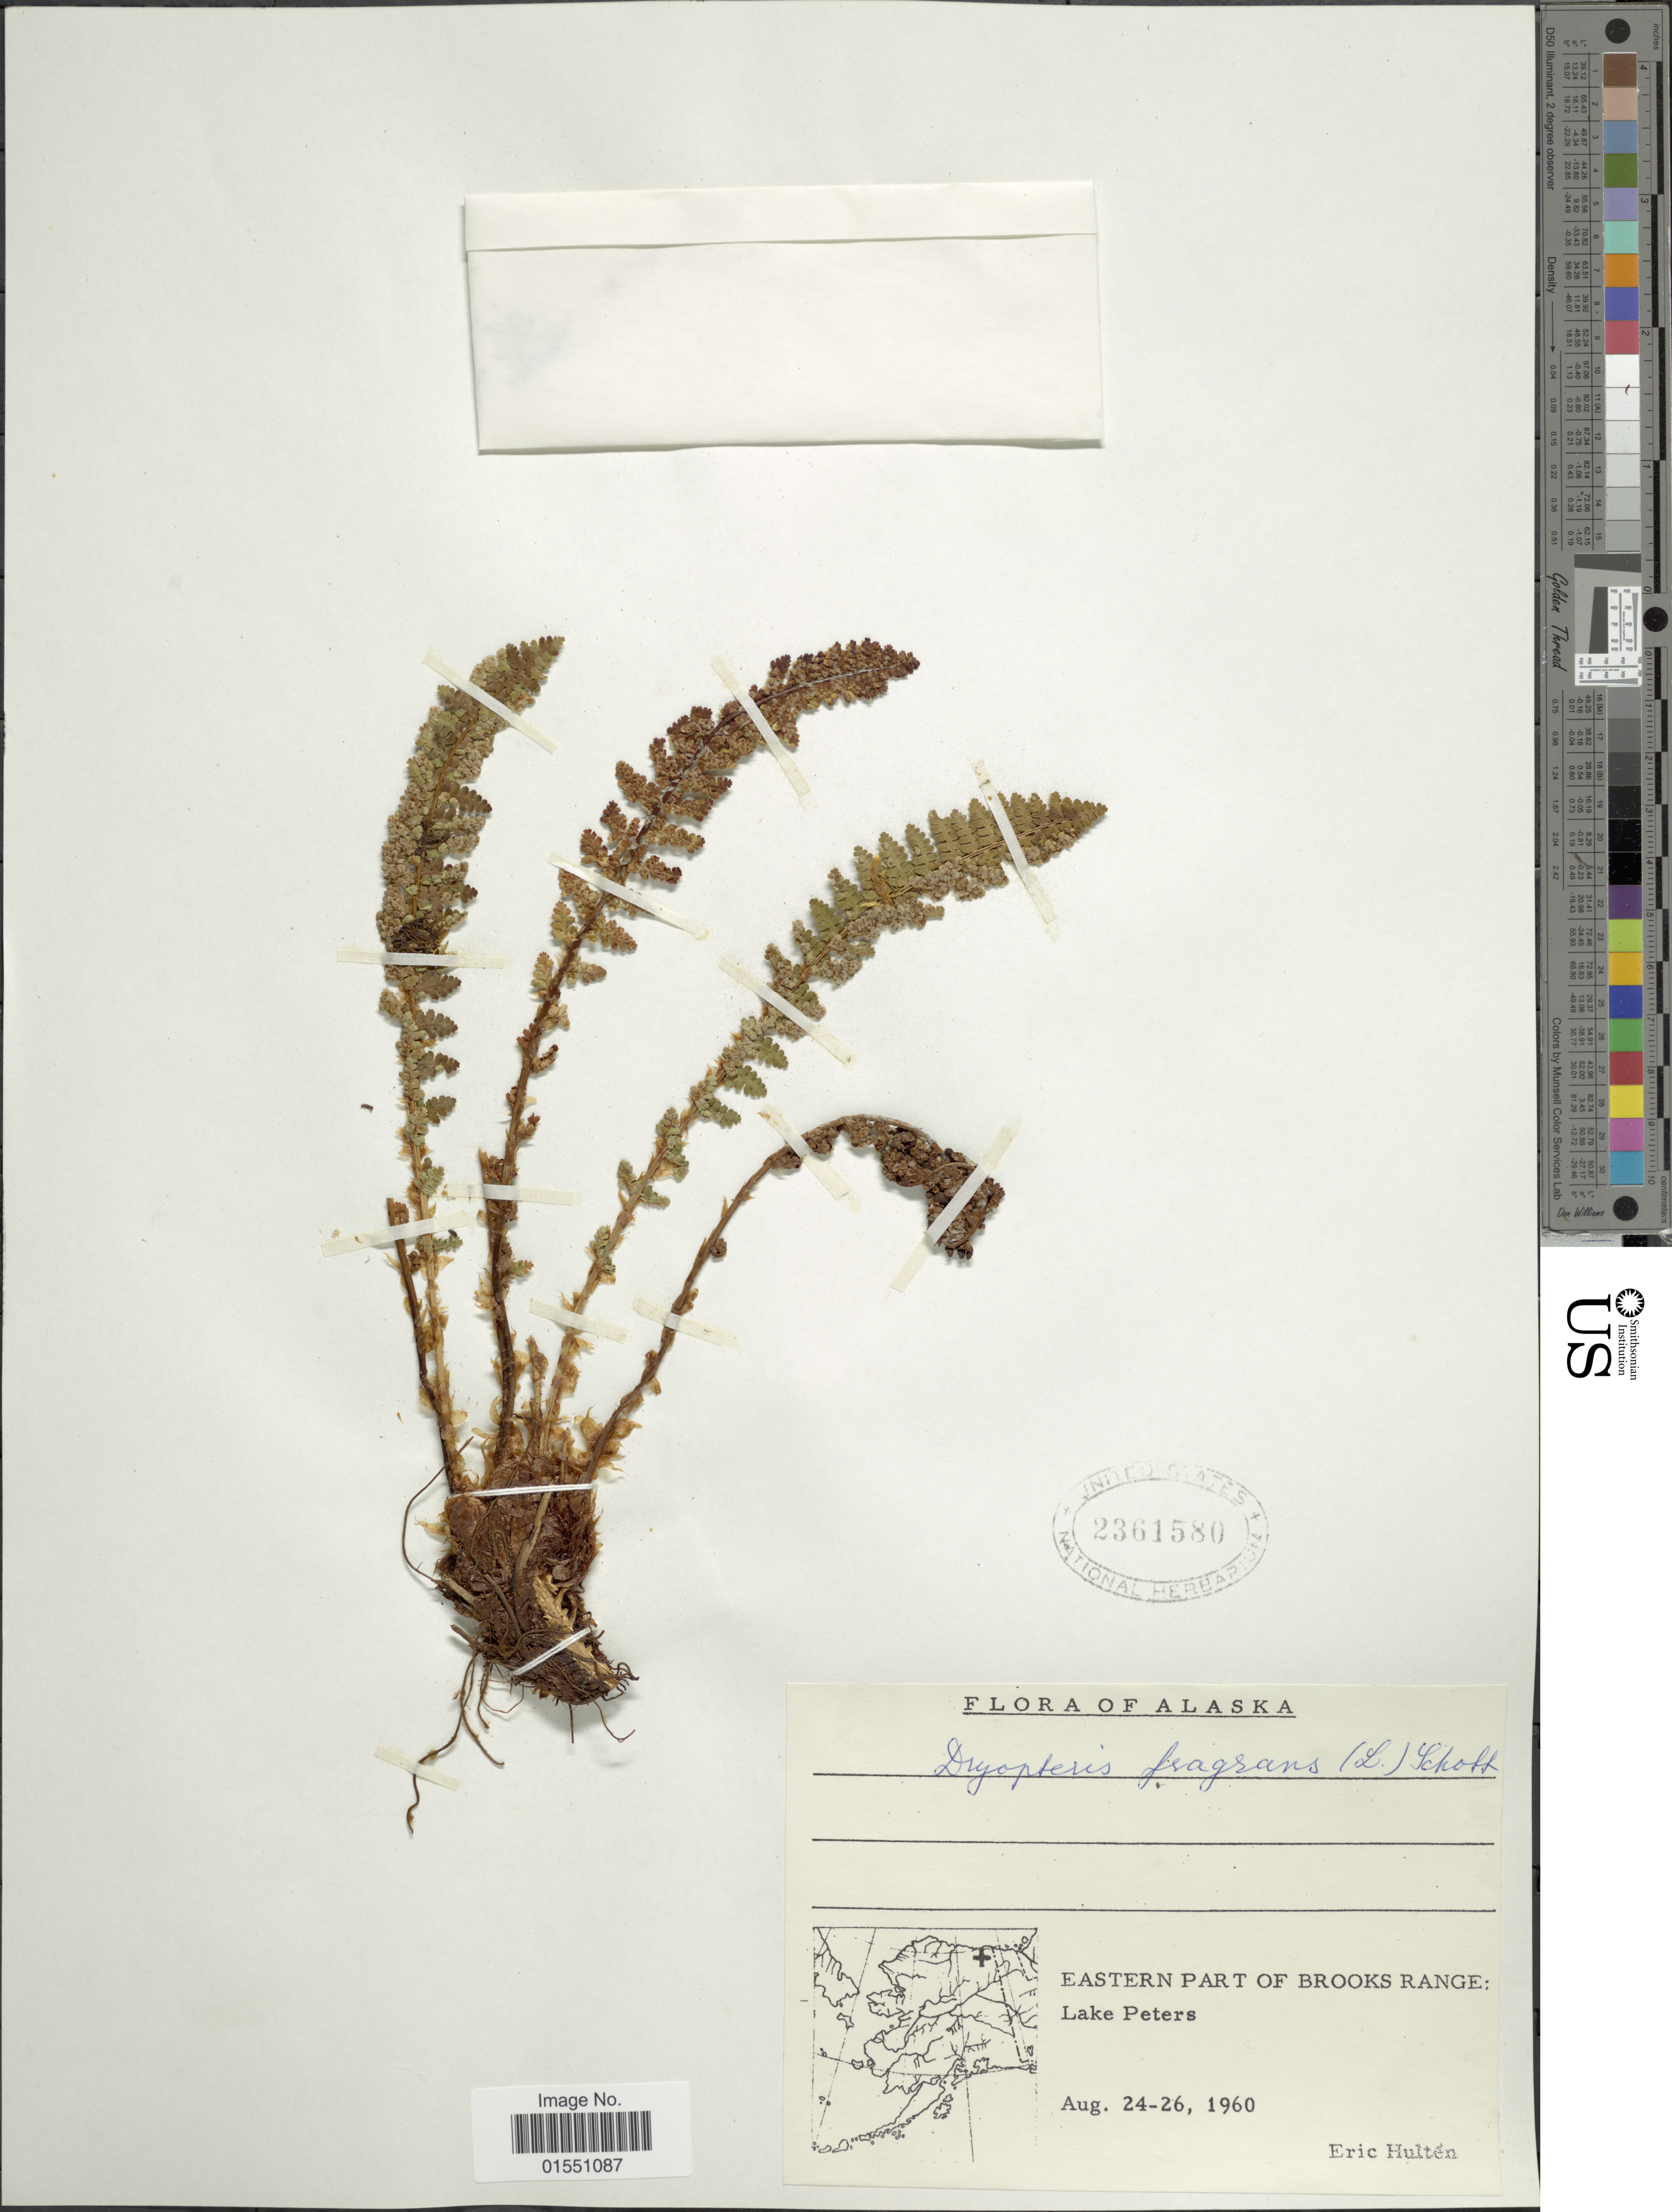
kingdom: Plantae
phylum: Tracheophyta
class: Polypodiopsida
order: Polypodiales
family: Dryopteridaceae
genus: Dryopteris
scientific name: Dryopteris fragrans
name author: (L.) Schott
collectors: E. G. Hultén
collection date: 1960-08-24/1960-08-26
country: United States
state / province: Alaska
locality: Eastern part of Brooks Range: Lake Peters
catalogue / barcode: US 2361580